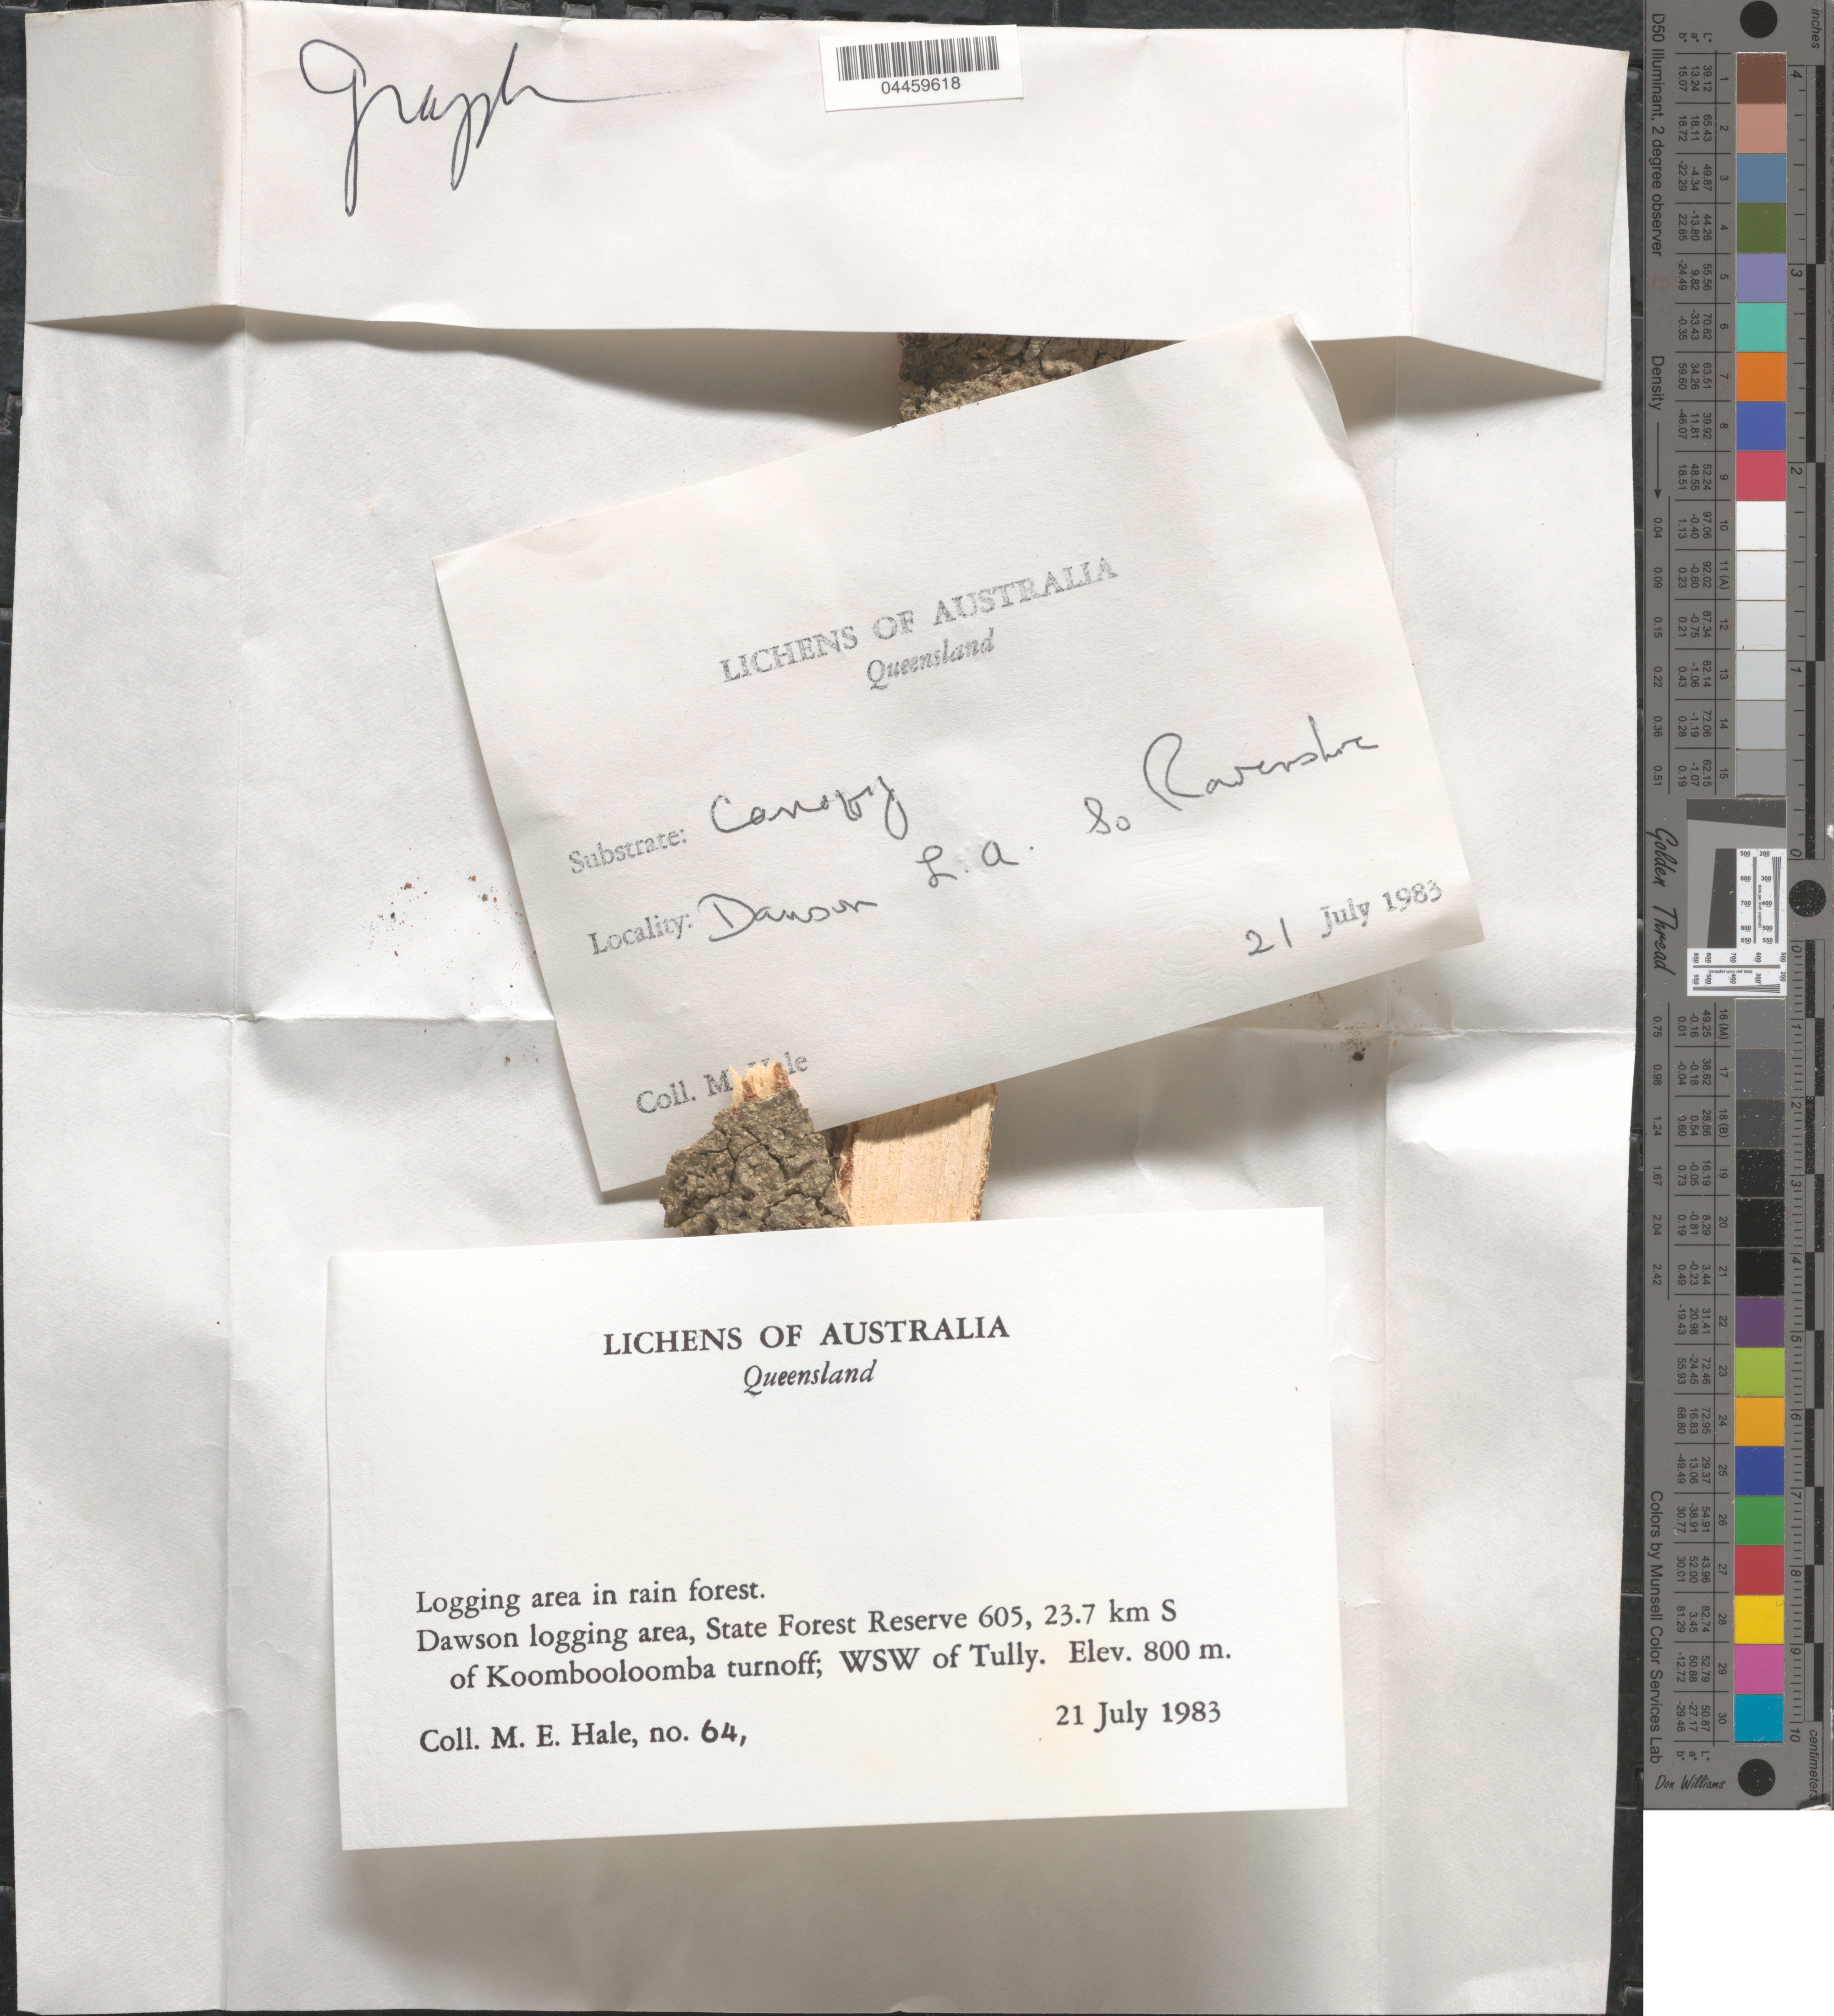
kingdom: Fungi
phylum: Ascomycota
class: Lecanoromycetes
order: Ostropales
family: Graphidaceae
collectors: M. Hale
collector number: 64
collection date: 1983-07-21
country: Australia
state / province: Queensland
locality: Dawson logging area, State Forest Reserve 605, 23.7 km S of Koombooloomba turnoff; WSW of Tully.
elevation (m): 800